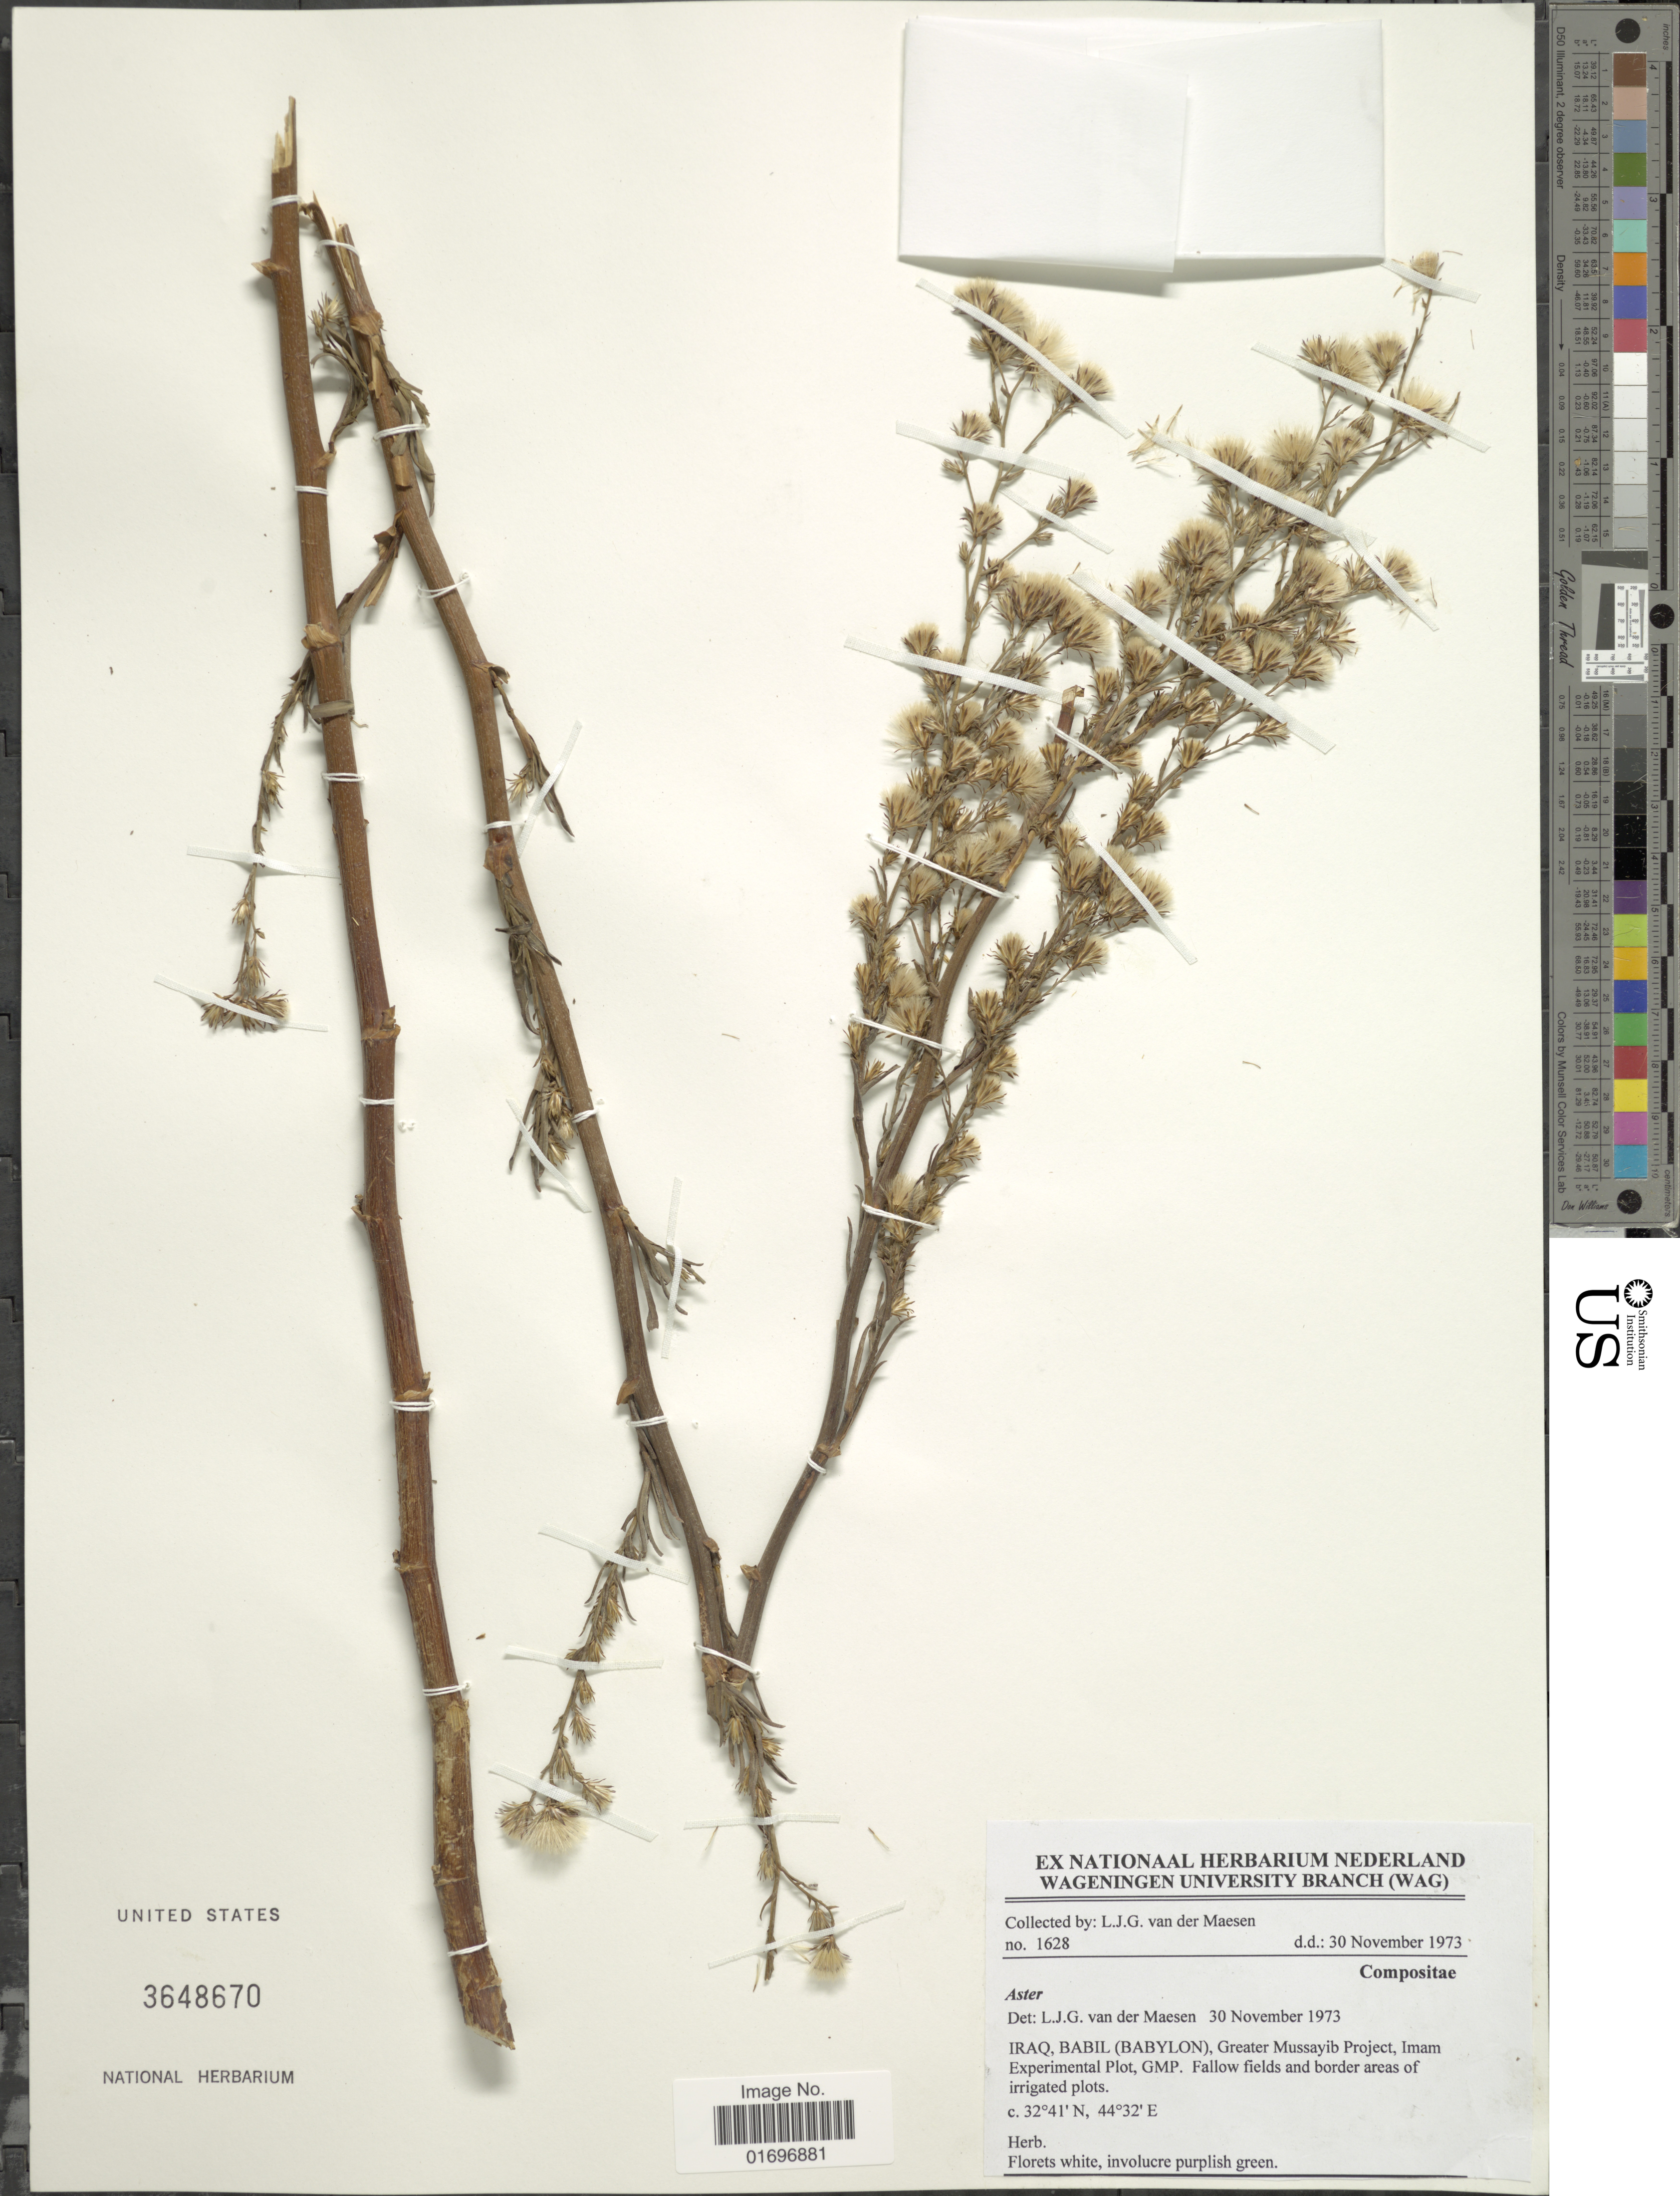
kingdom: Plantae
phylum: Tracheophyta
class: Magnoliopsida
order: Asterales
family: Asteraceae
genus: Aster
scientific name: Aster sp.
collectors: L. van der Maesen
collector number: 1628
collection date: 1973-11-30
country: Iraq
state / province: Babil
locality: Iraq, Babil (Babylon), Greater Mussayib Project, Imam Experimental Plot, GMP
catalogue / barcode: US 3648670